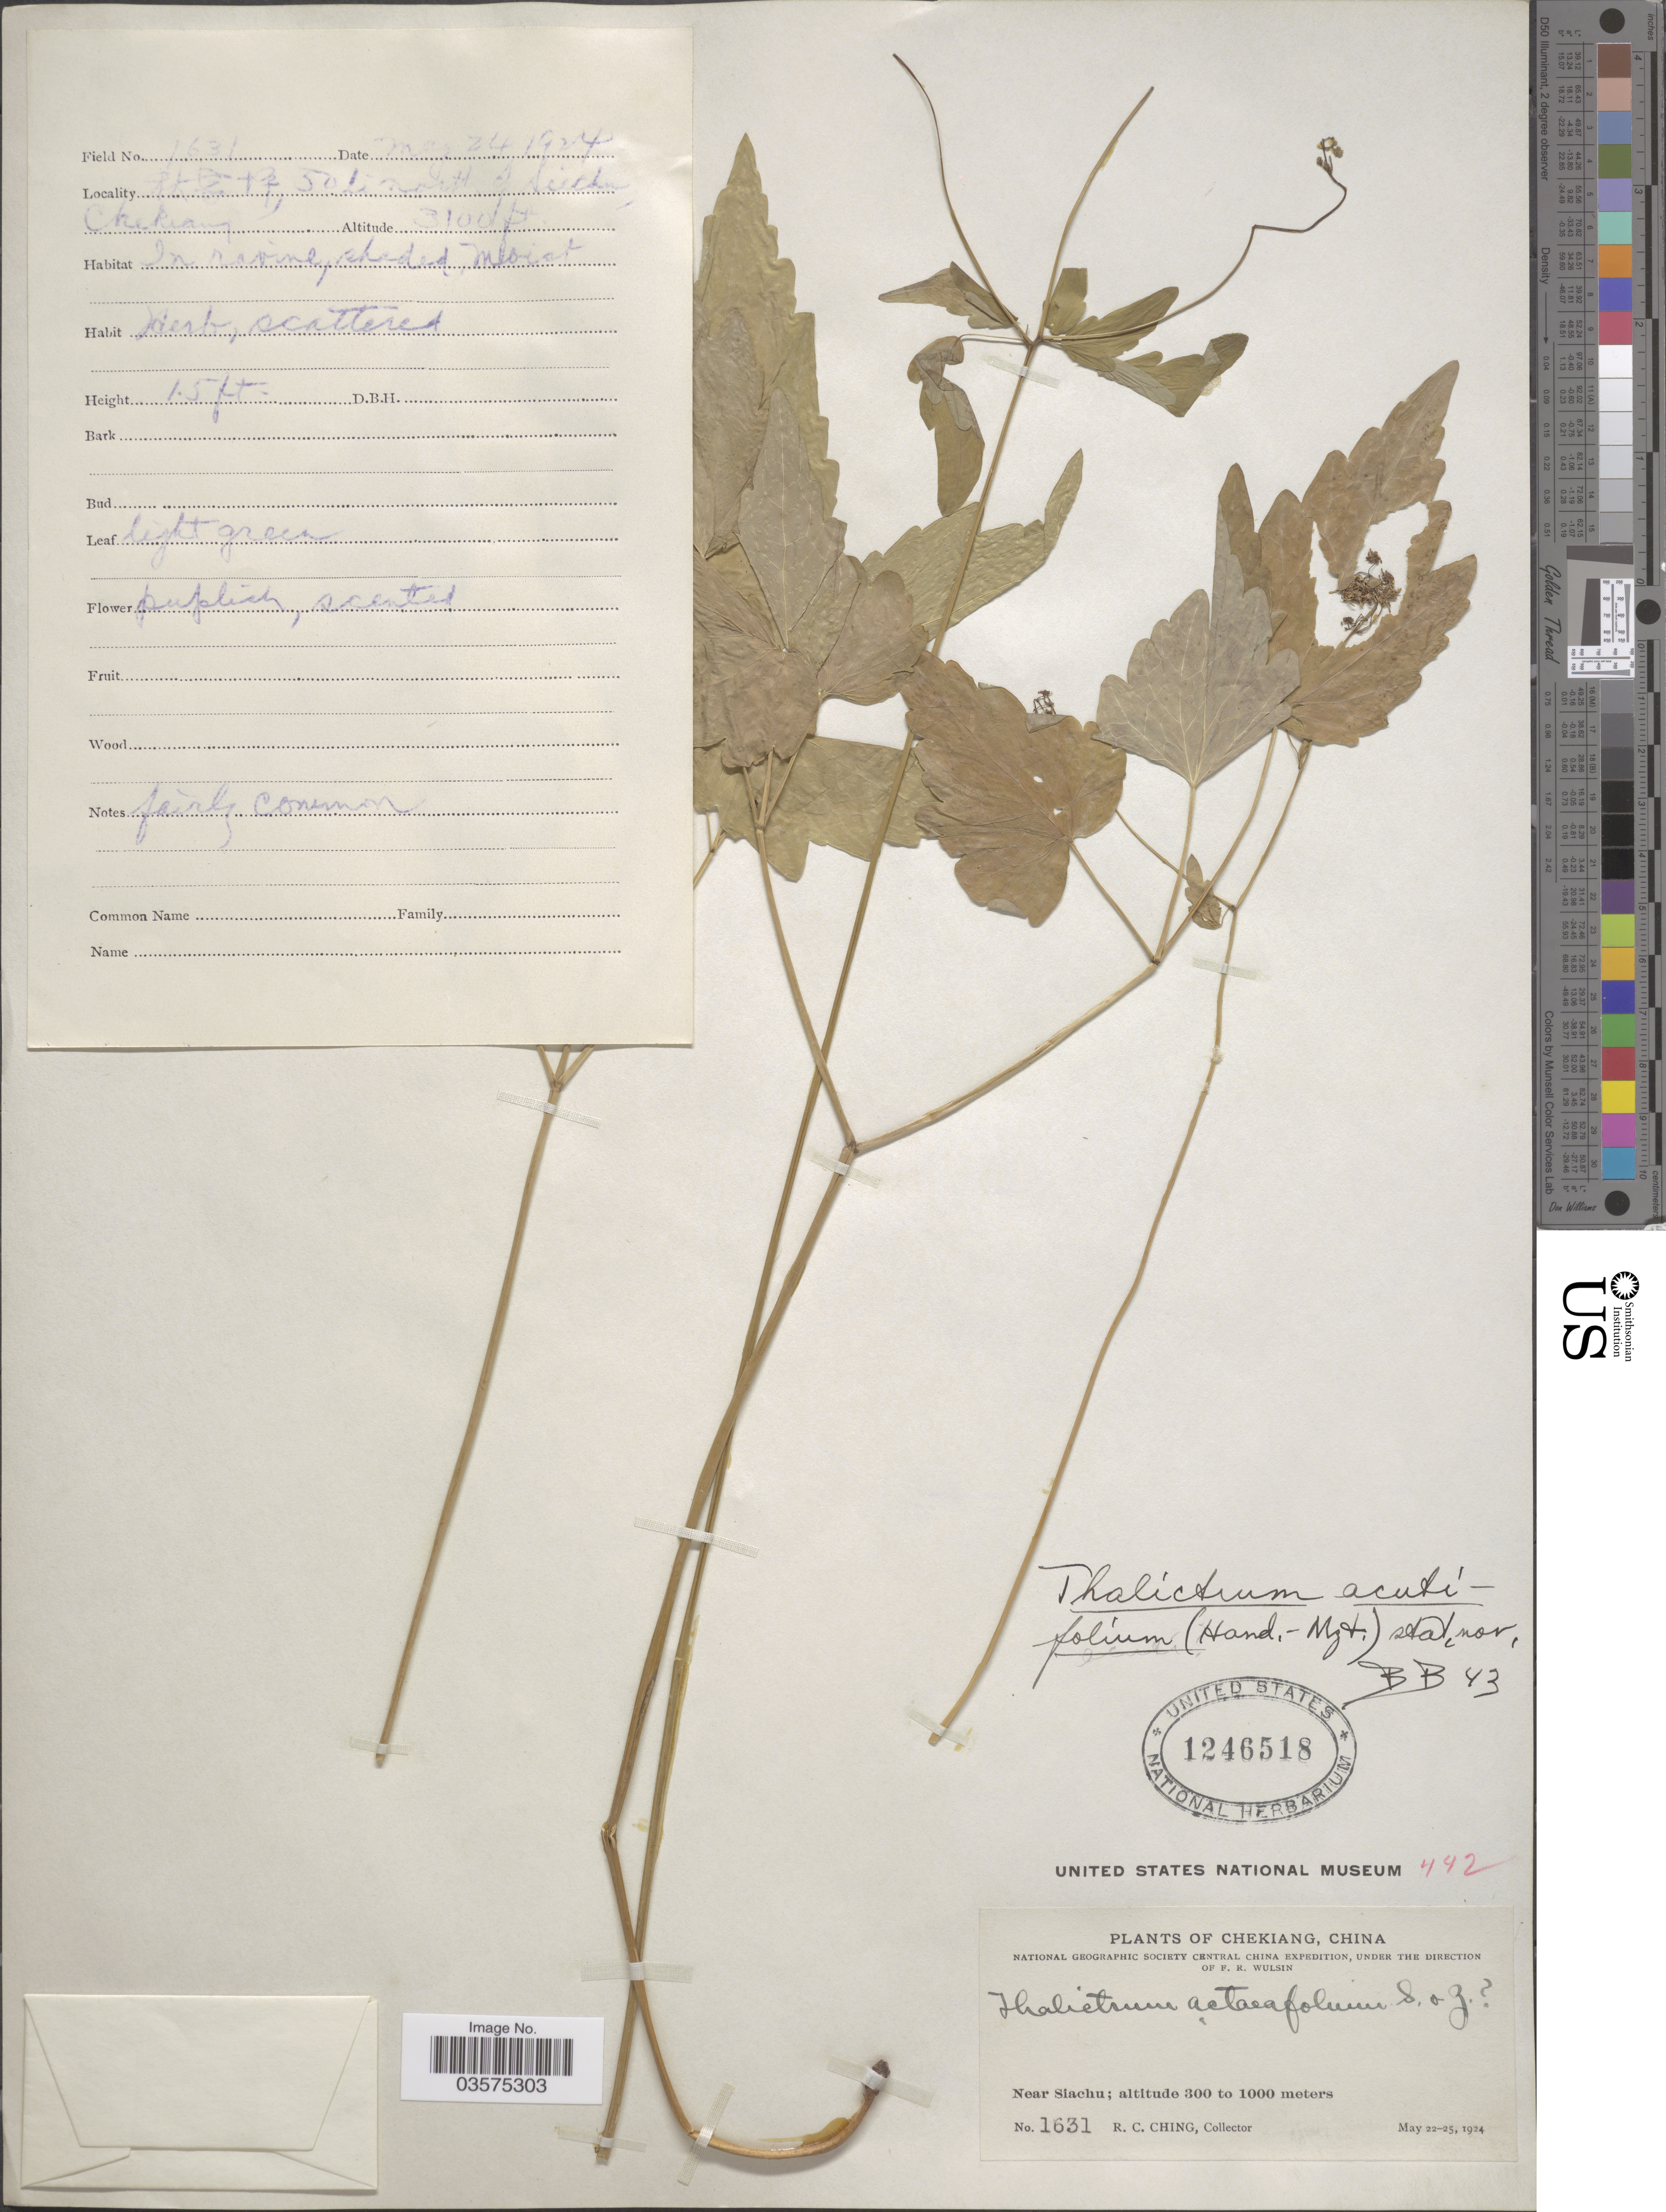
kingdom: Plantae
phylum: Tracheophyta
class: Magnoliopsida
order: Ranunculales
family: Ranunculaceae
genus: Thalictrum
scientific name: Thalictrum acutifolium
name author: (Hand.-Mazz.) B. Boivin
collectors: R. C. Ching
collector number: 1631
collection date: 1924-05-24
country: China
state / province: Zhejiang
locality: Near Siachu. X, 50 Li north of Siachu, Chekiang.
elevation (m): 945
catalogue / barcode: US 1246518